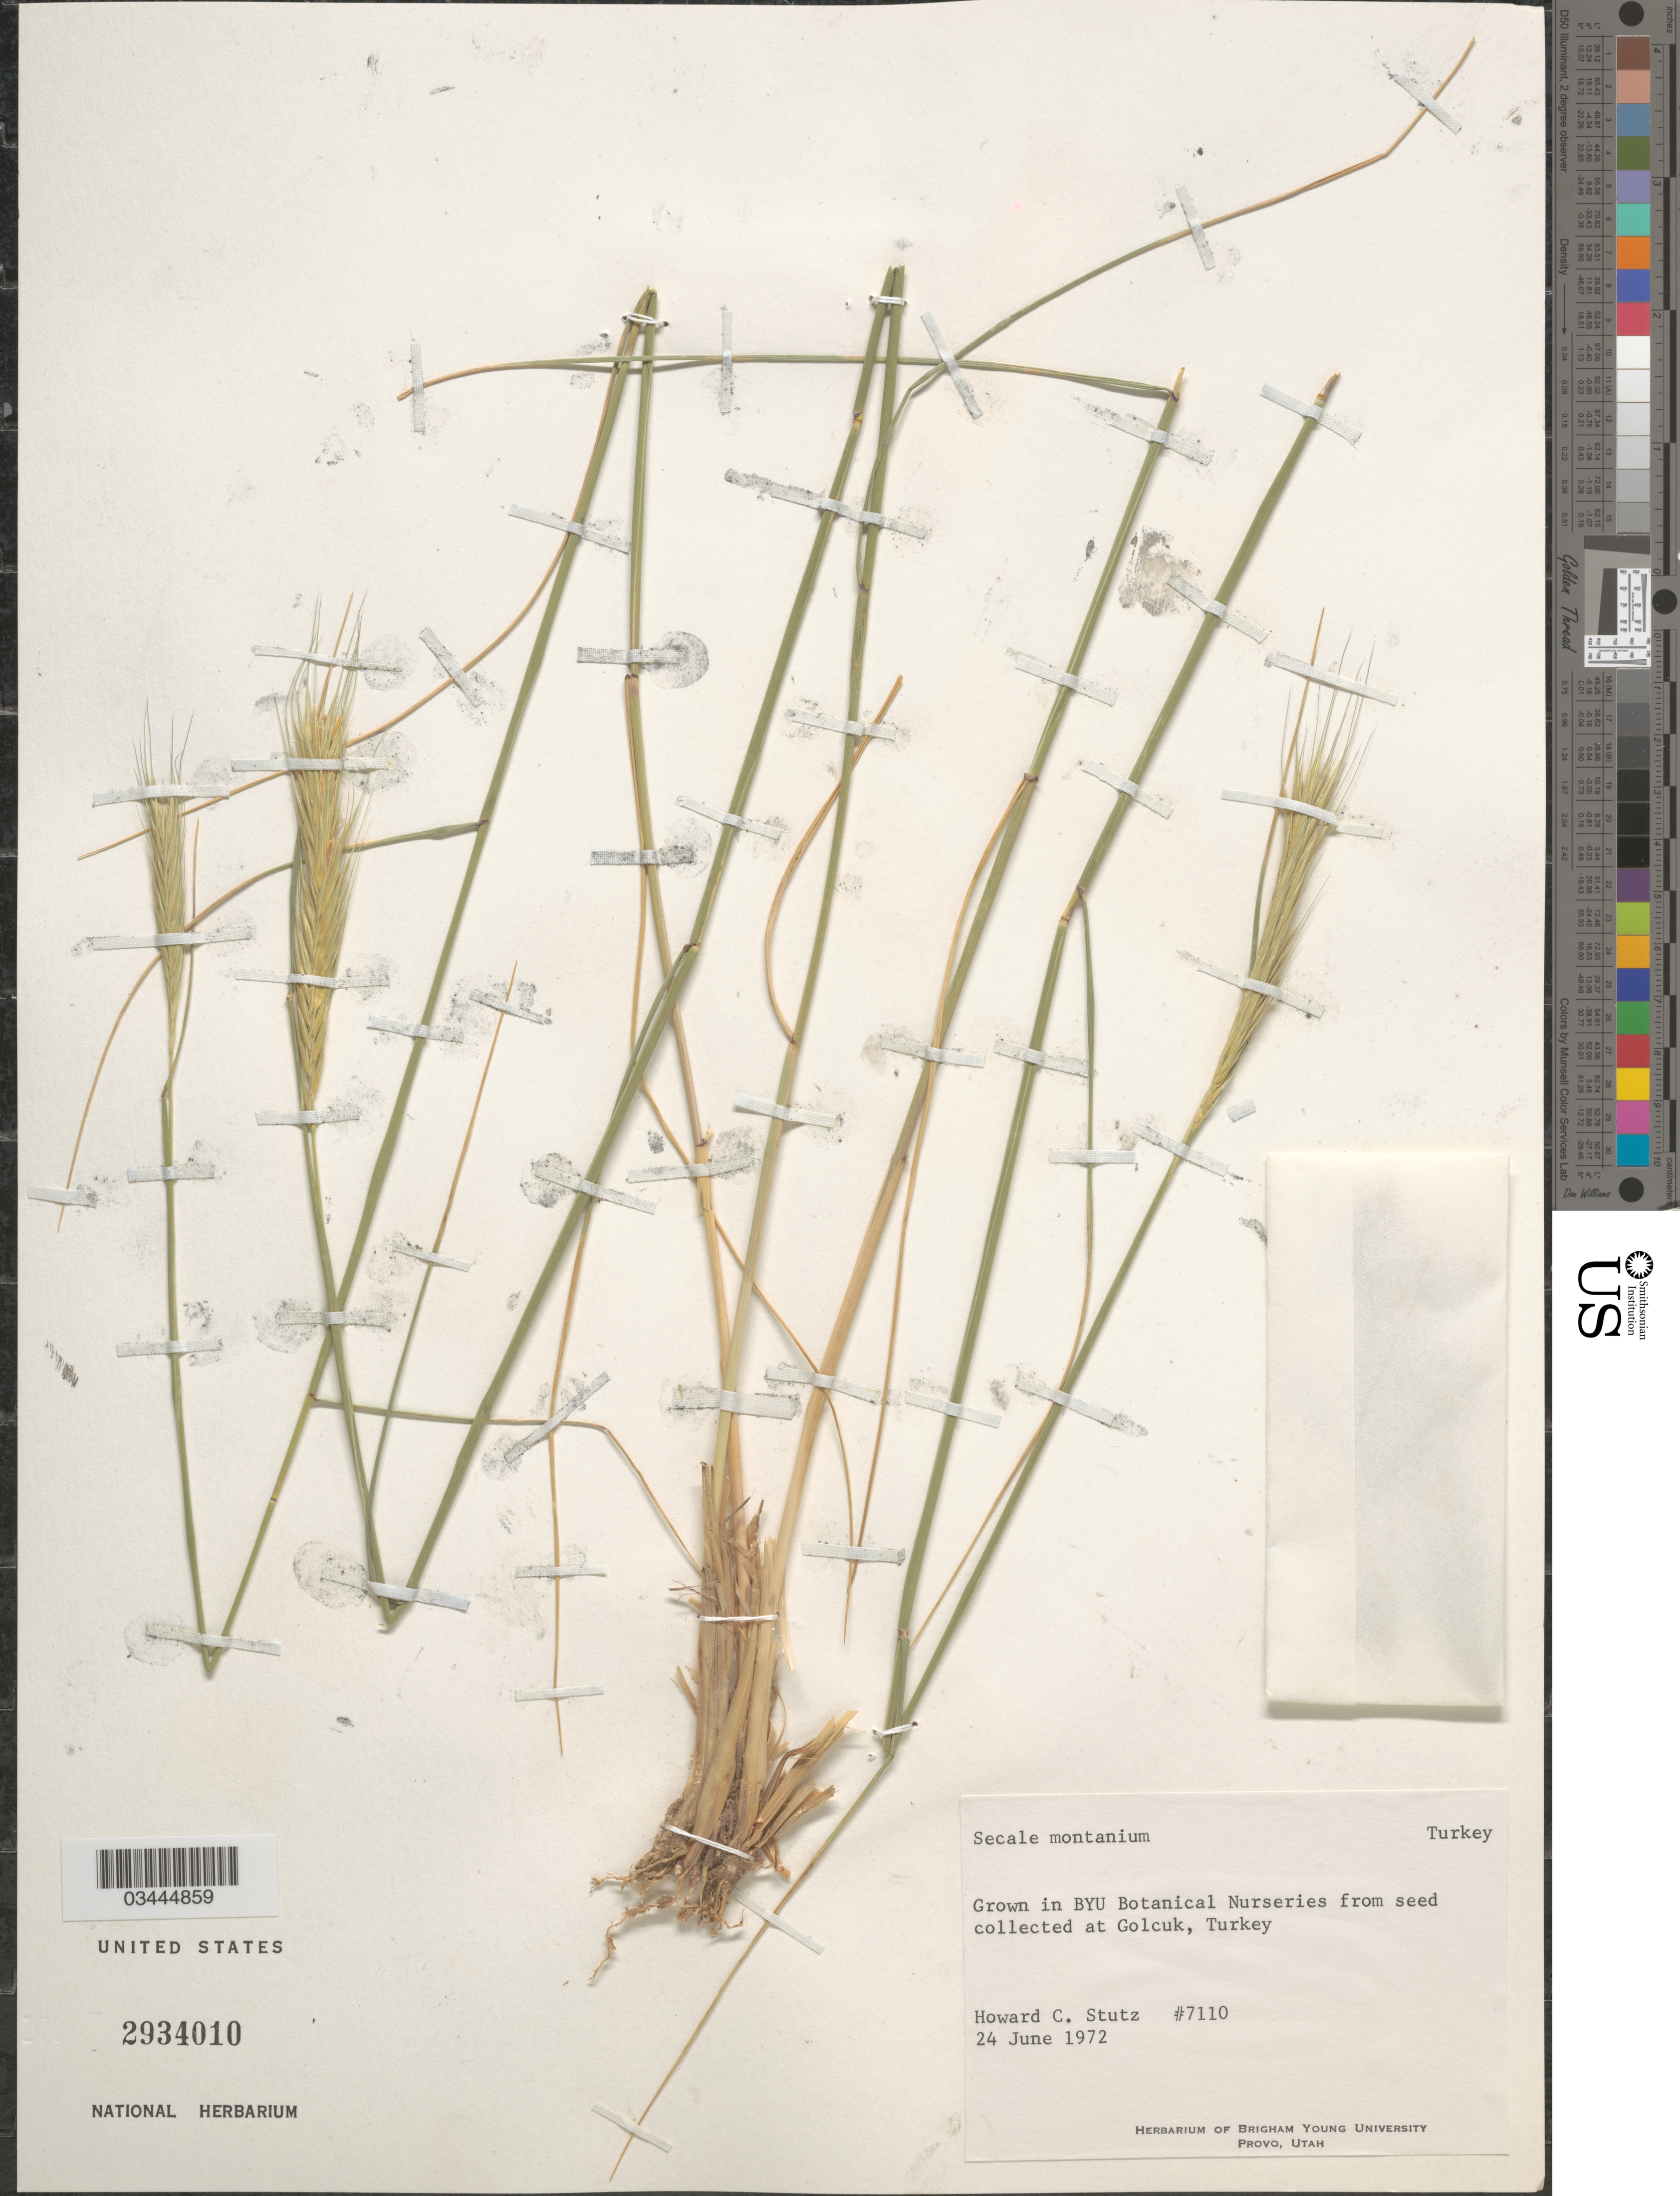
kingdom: Plantae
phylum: Tracheophyta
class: Liliopsida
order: Poales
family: Poaceae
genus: Secale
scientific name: Secale montanum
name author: Gussone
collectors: H. Stutz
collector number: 7110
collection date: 1972-06-24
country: United States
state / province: Utah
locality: In BYU Botanical Nurseries.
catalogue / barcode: US 2934010